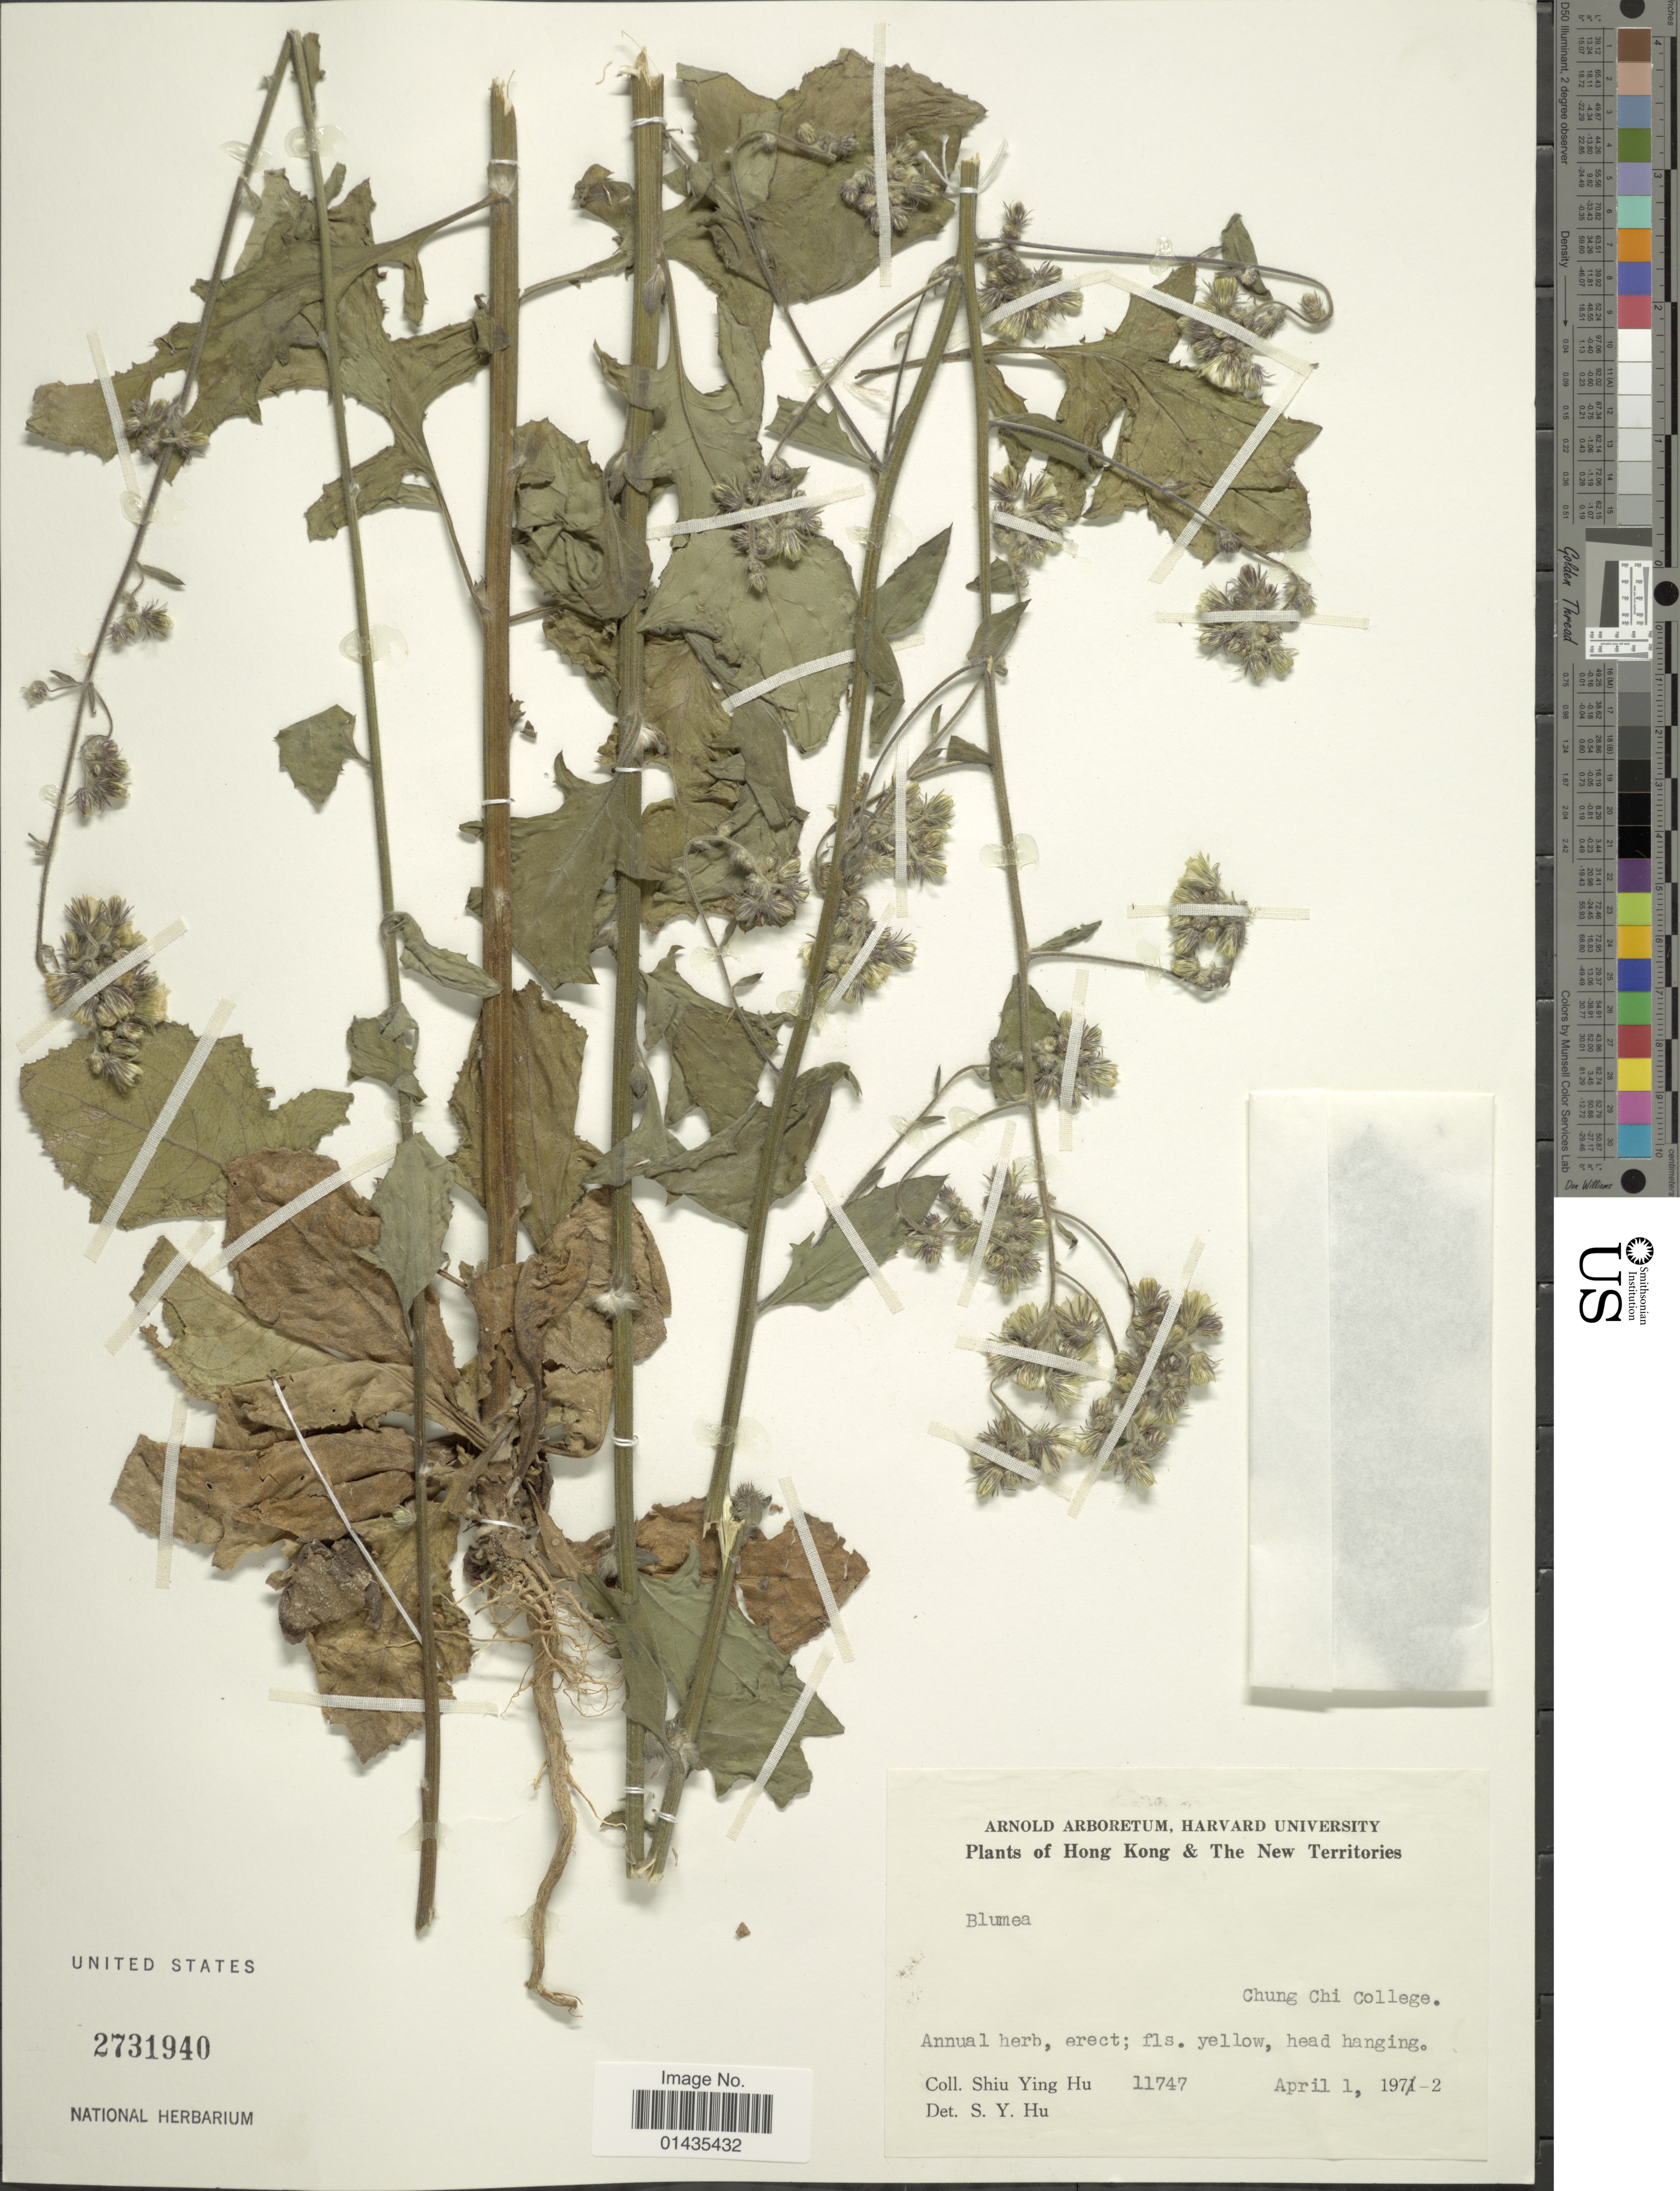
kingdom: Plantae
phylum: Tracheophyta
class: Magnoliopsida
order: Asterales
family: Asteraceae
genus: Blumea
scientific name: Blumea sp.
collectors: S. Y. Hu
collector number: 11747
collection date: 1972-04-01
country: China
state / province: Hong Kong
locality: The New Territories, Chung Chi College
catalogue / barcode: US 2731940